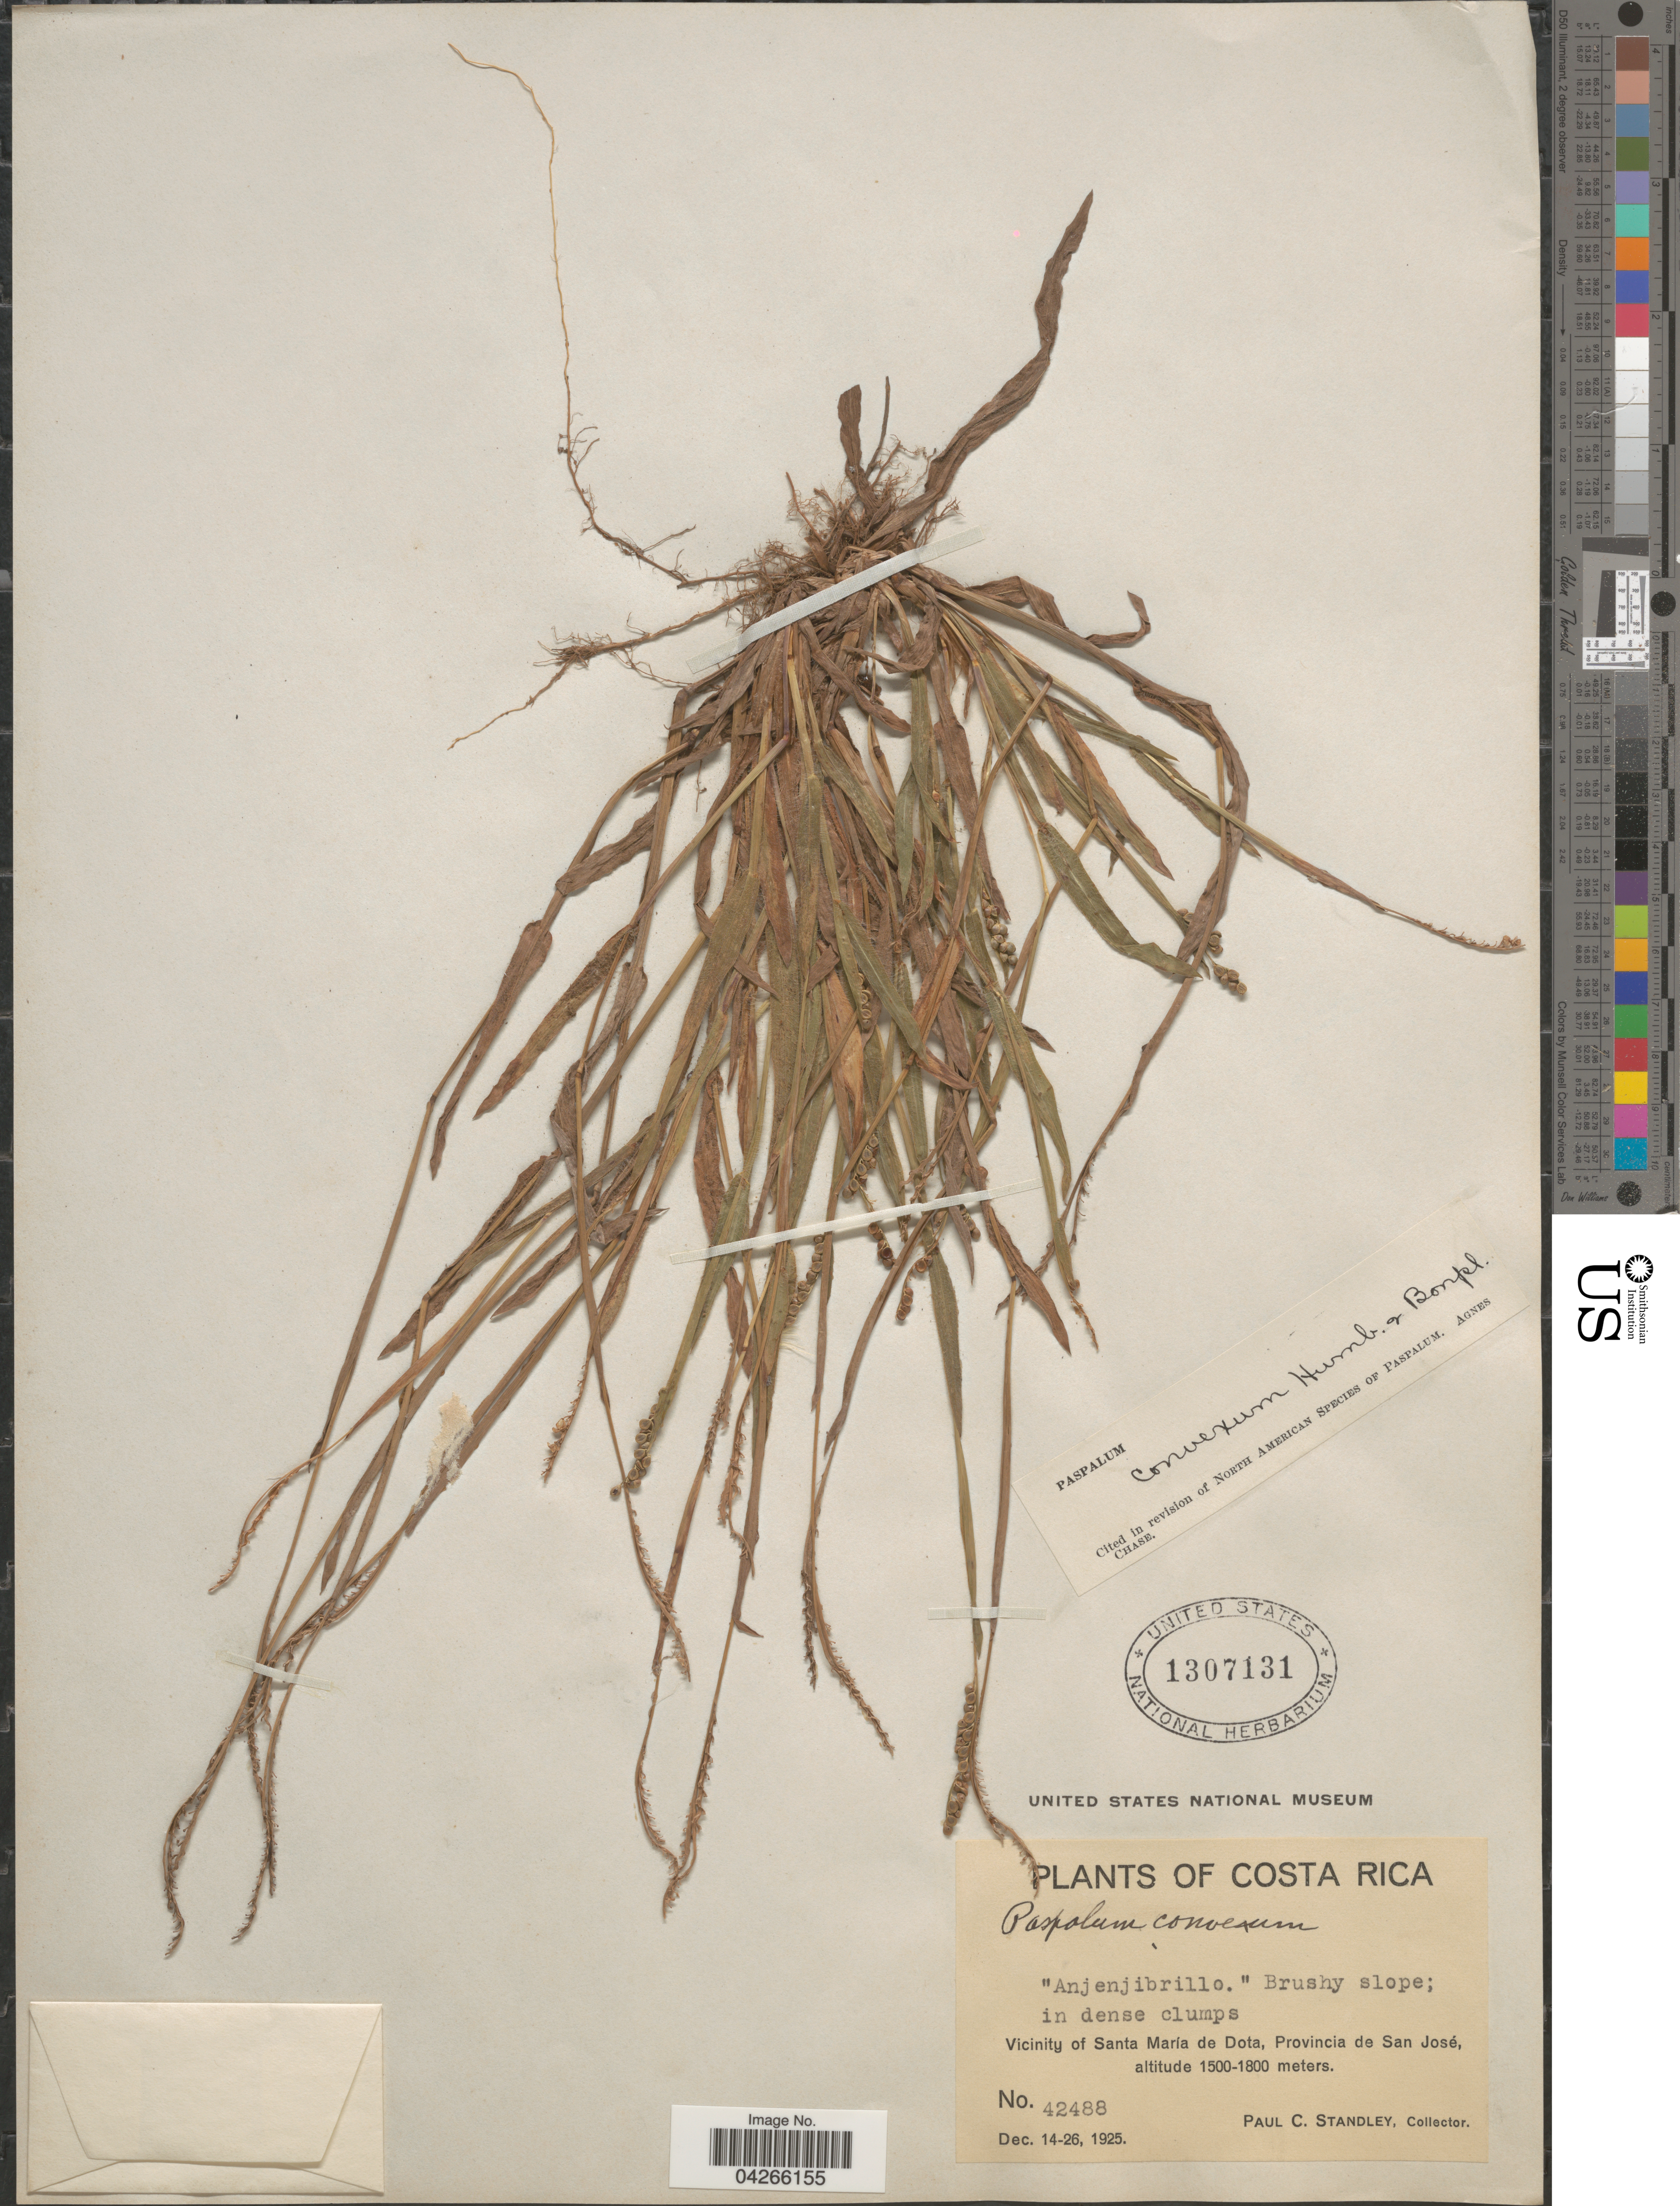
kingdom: Plantae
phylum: Tracheophyta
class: Liliopsida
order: Poales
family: Poaceae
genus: Paspalum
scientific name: Paspalum convexum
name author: Humb. & Bonpl. ex Flüggé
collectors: P. C. Standley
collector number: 42488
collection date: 1925-12-14/1925-12-26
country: Costa Rica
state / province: San José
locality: Brushy slope. Vicinity of Santa María de Dota.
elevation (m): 1500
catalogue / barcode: US 1307131